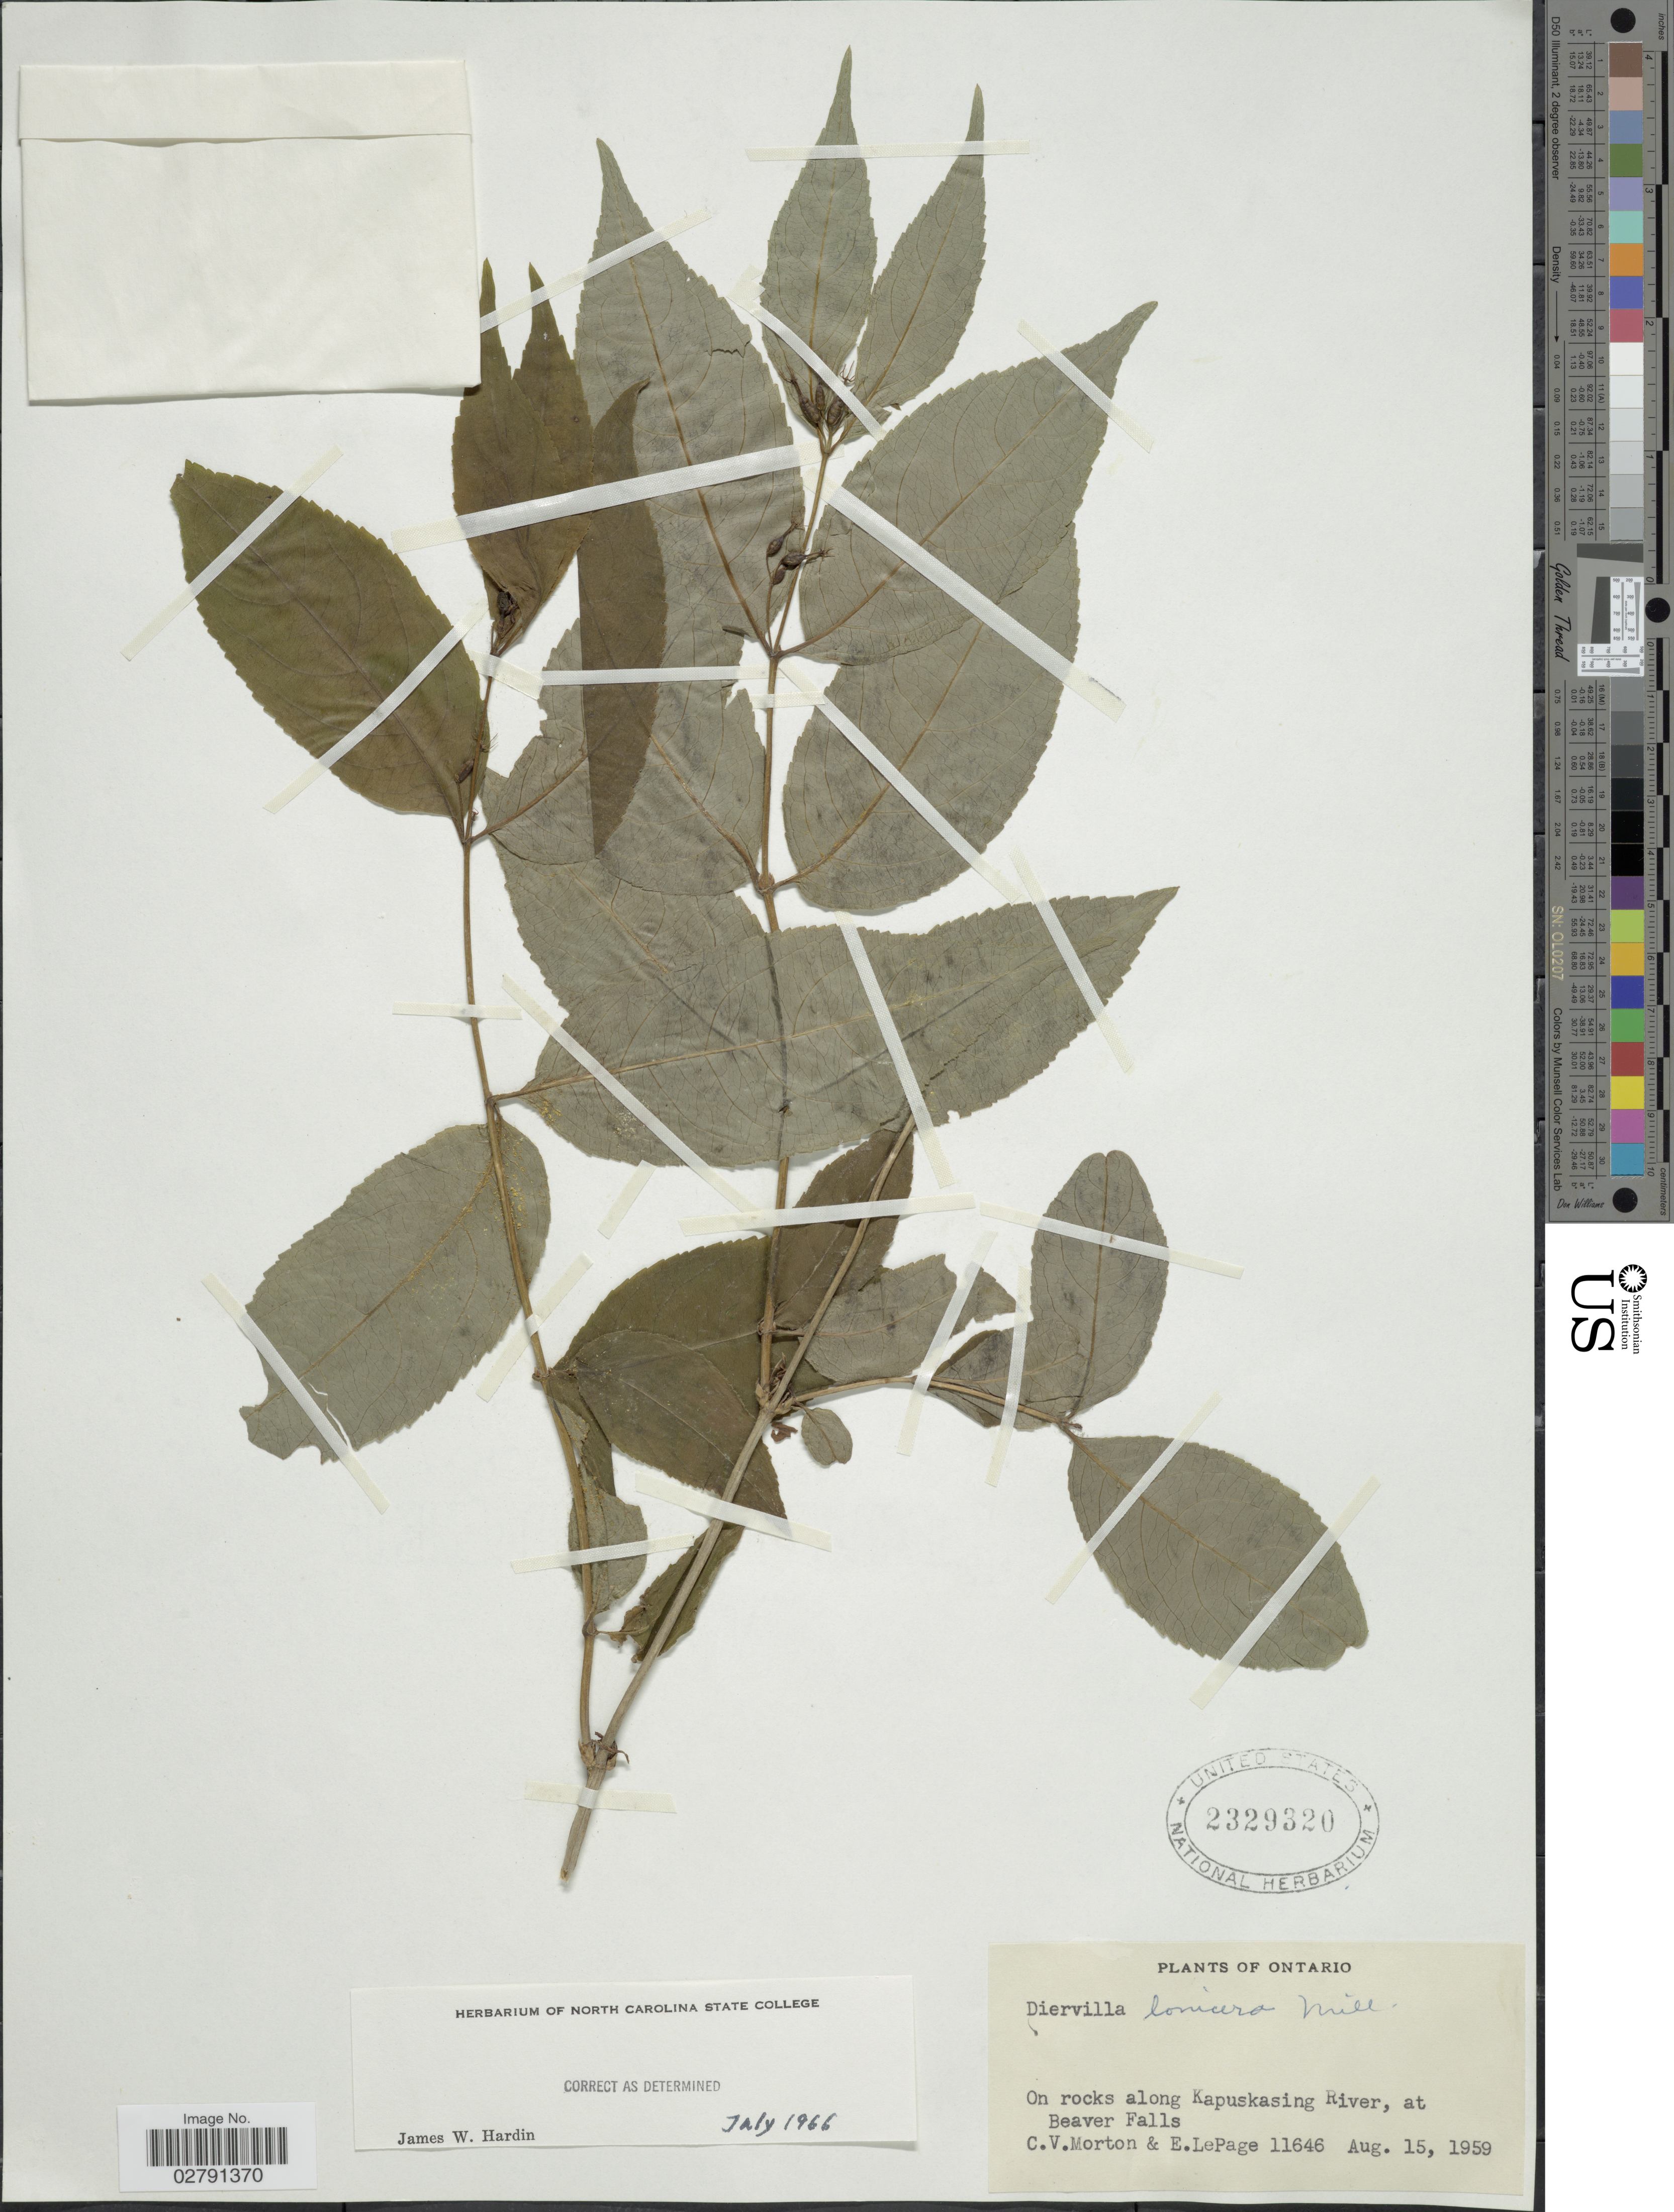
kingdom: Plantae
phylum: Tracheophyta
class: Magnoliopsida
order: Dipsacales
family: Caprifoliaceae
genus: Diervilla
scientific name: Diervilla lonicera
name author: Mill.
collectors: C. V. Morton & E. Lepage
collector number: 11646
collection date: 1959-08-15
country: Canada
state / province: Ontario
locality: On rocks along Kapuskasing River, at Beaver Falls.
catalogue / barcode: US 2329320